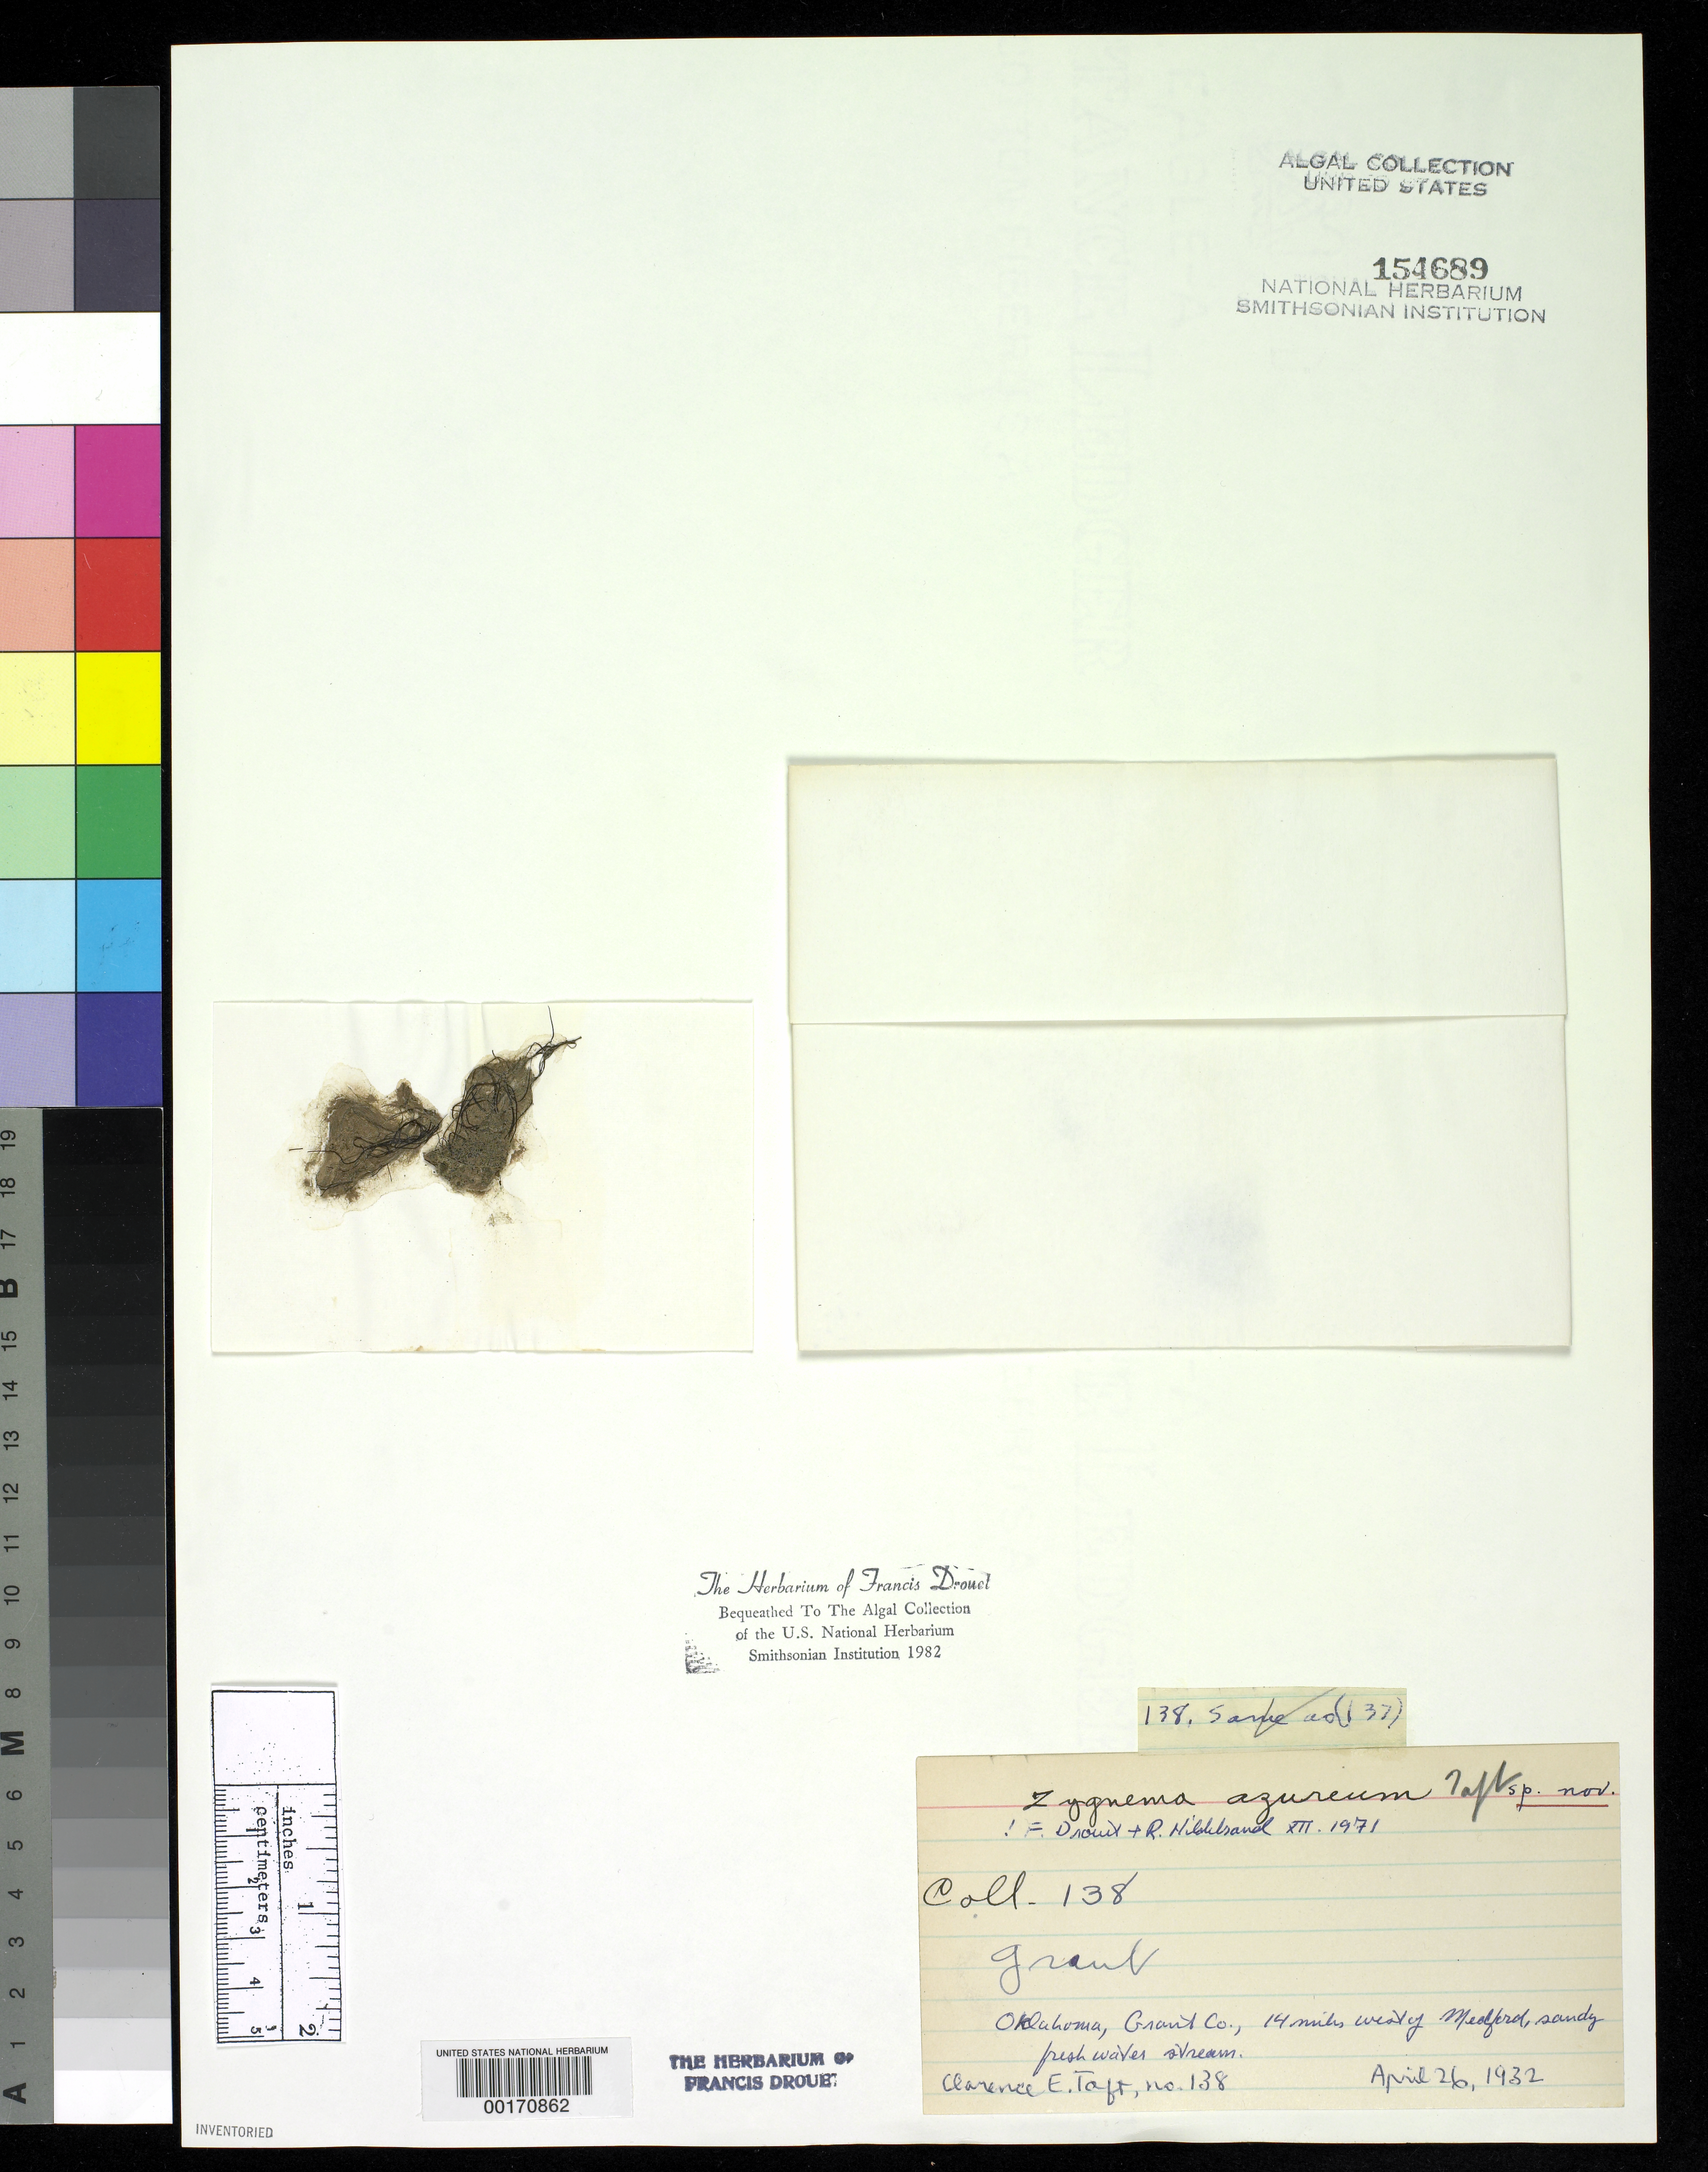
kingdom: Plantae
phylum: Charophyta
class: Zygnematophyceae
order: Zygnematales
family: Zygnemataceae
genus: Zygnema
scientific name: Zygnema azureum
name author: C.E. Taft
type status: Holotype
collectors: C. E. Taft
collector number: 138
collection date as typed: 26 Apr 1932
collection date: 1932-04-26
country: United States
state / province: Oklahoma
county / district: Grant County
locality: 14 miles west of Medford.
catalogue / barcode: US 154689